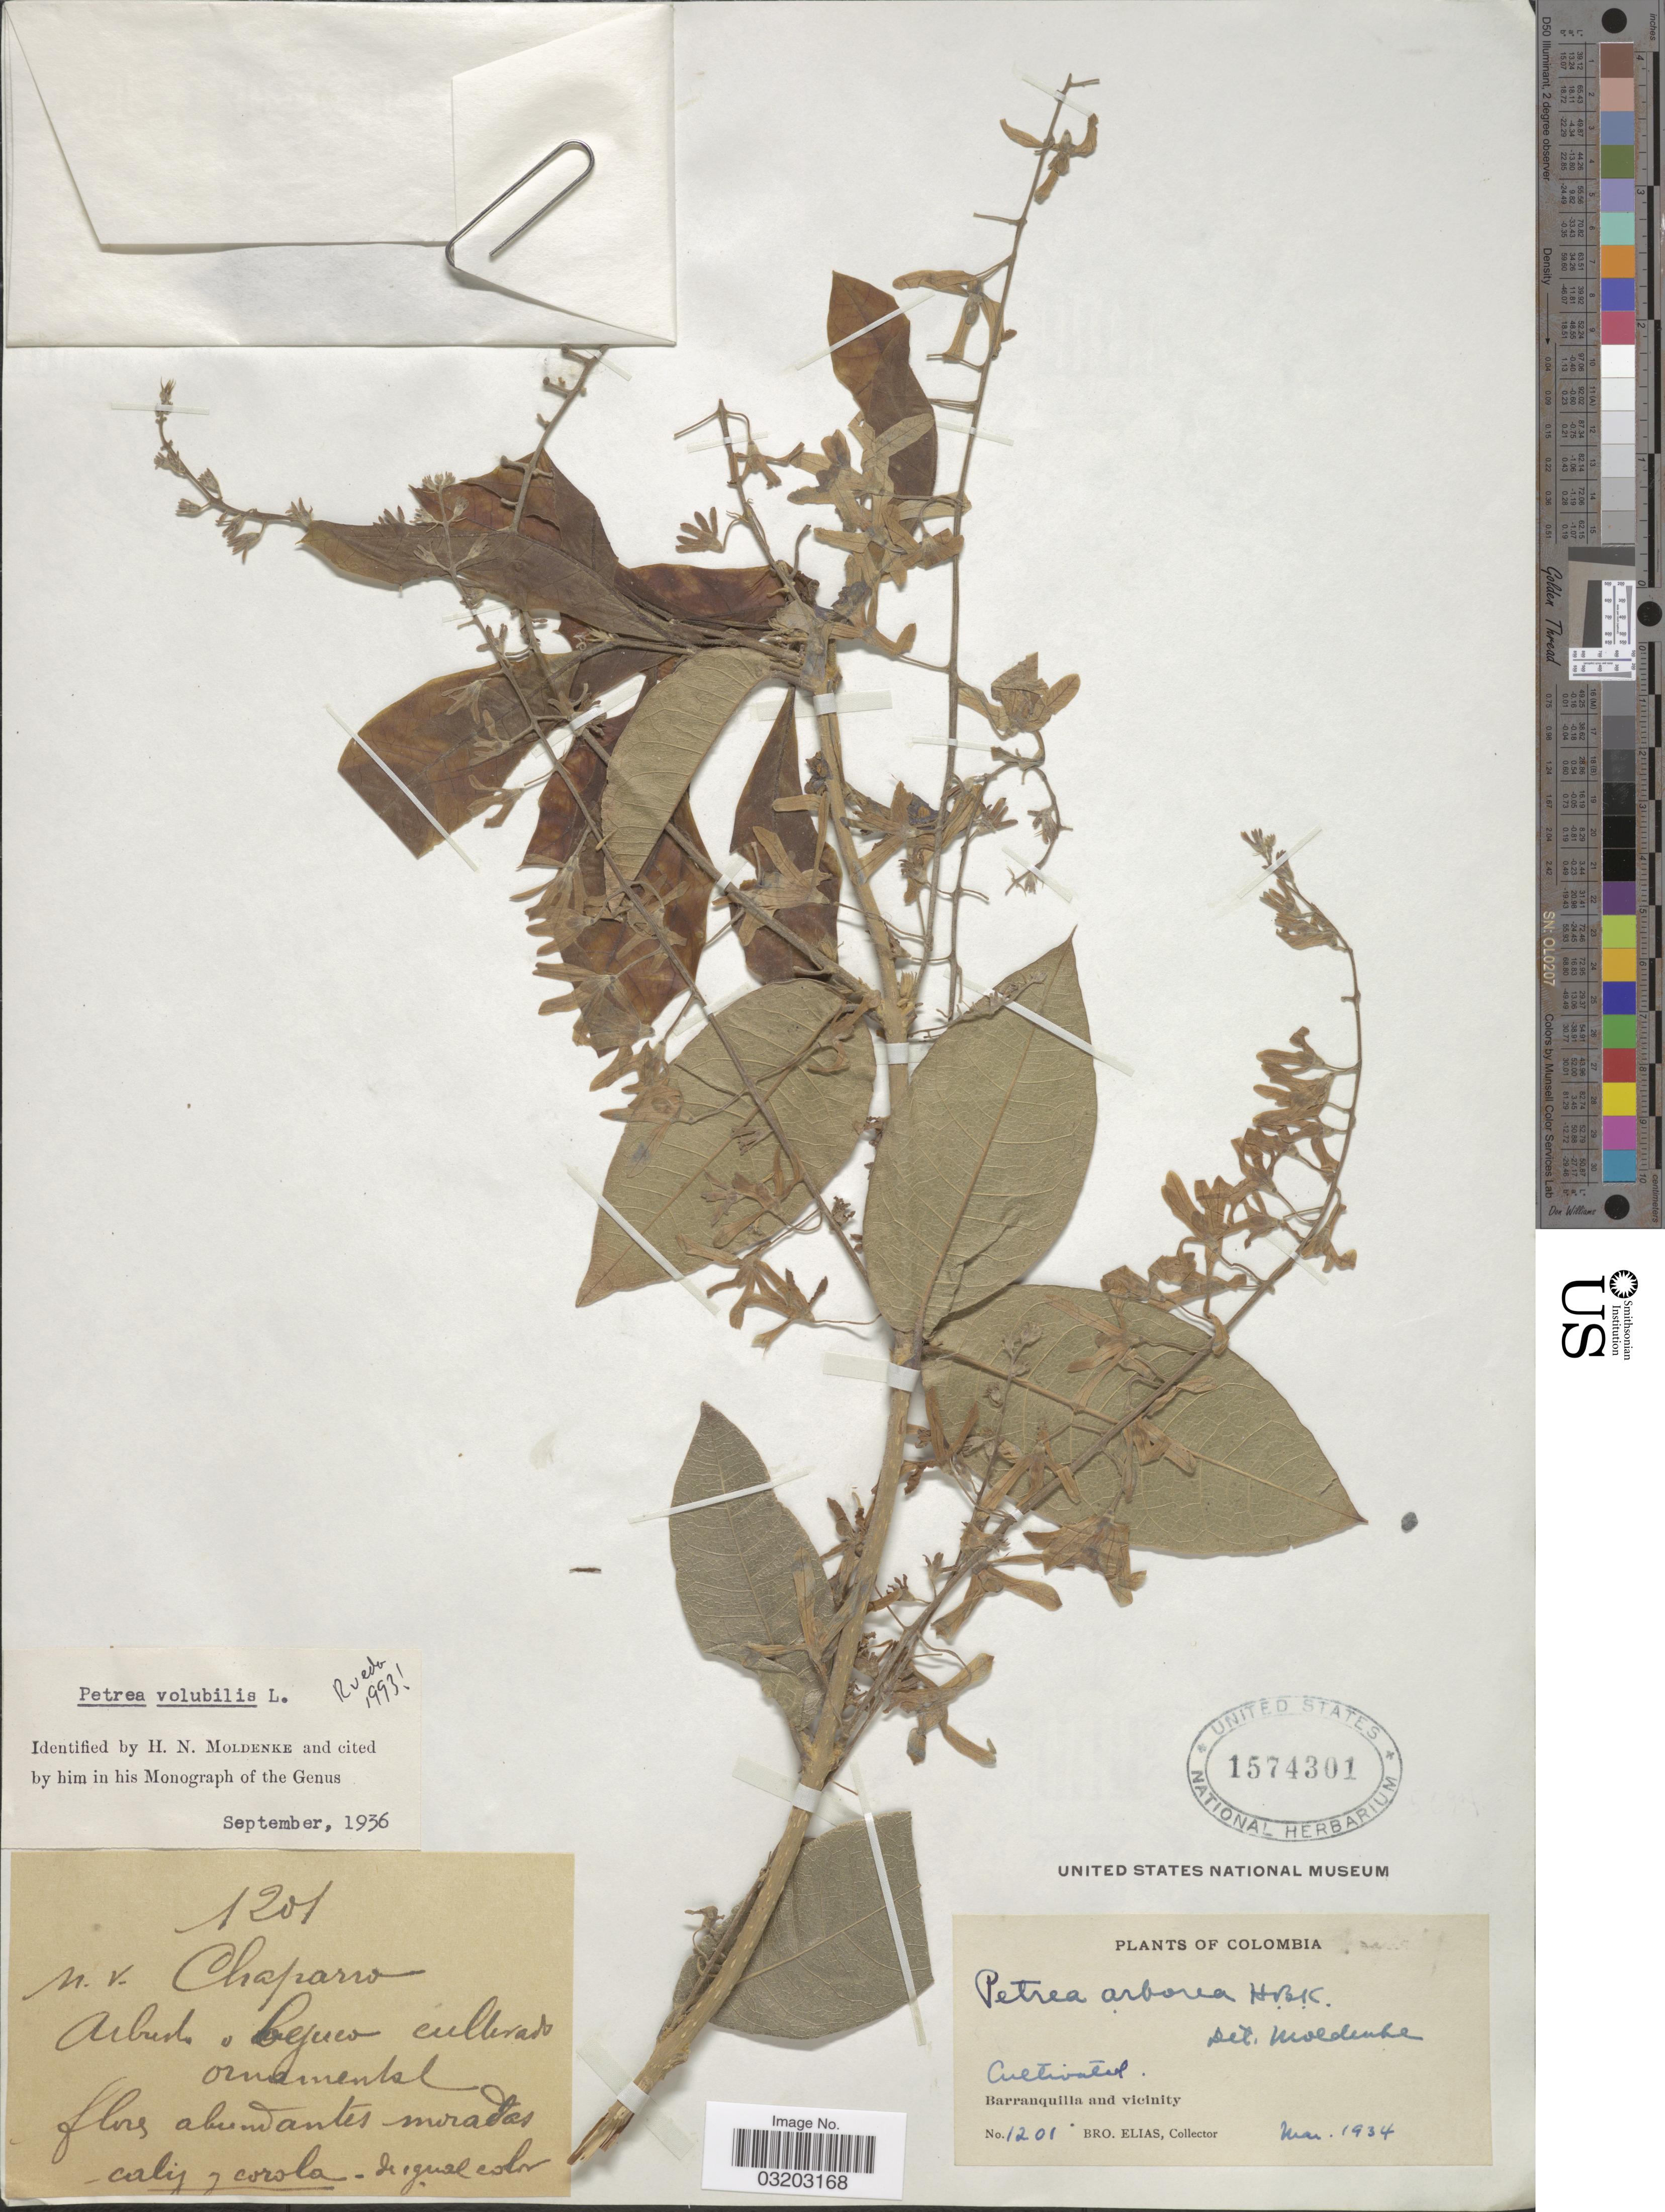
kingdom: Plantae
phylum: Tracheophyta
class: Magnoliopsida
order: Lamiales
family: Verbenaceae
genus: Petrea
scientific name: Petrea volubilis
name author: L.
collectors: Bro. Elias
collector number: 1201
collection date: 1934-03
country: Colombia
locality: Barranquilla and vicinity.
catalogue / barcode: US 1574301